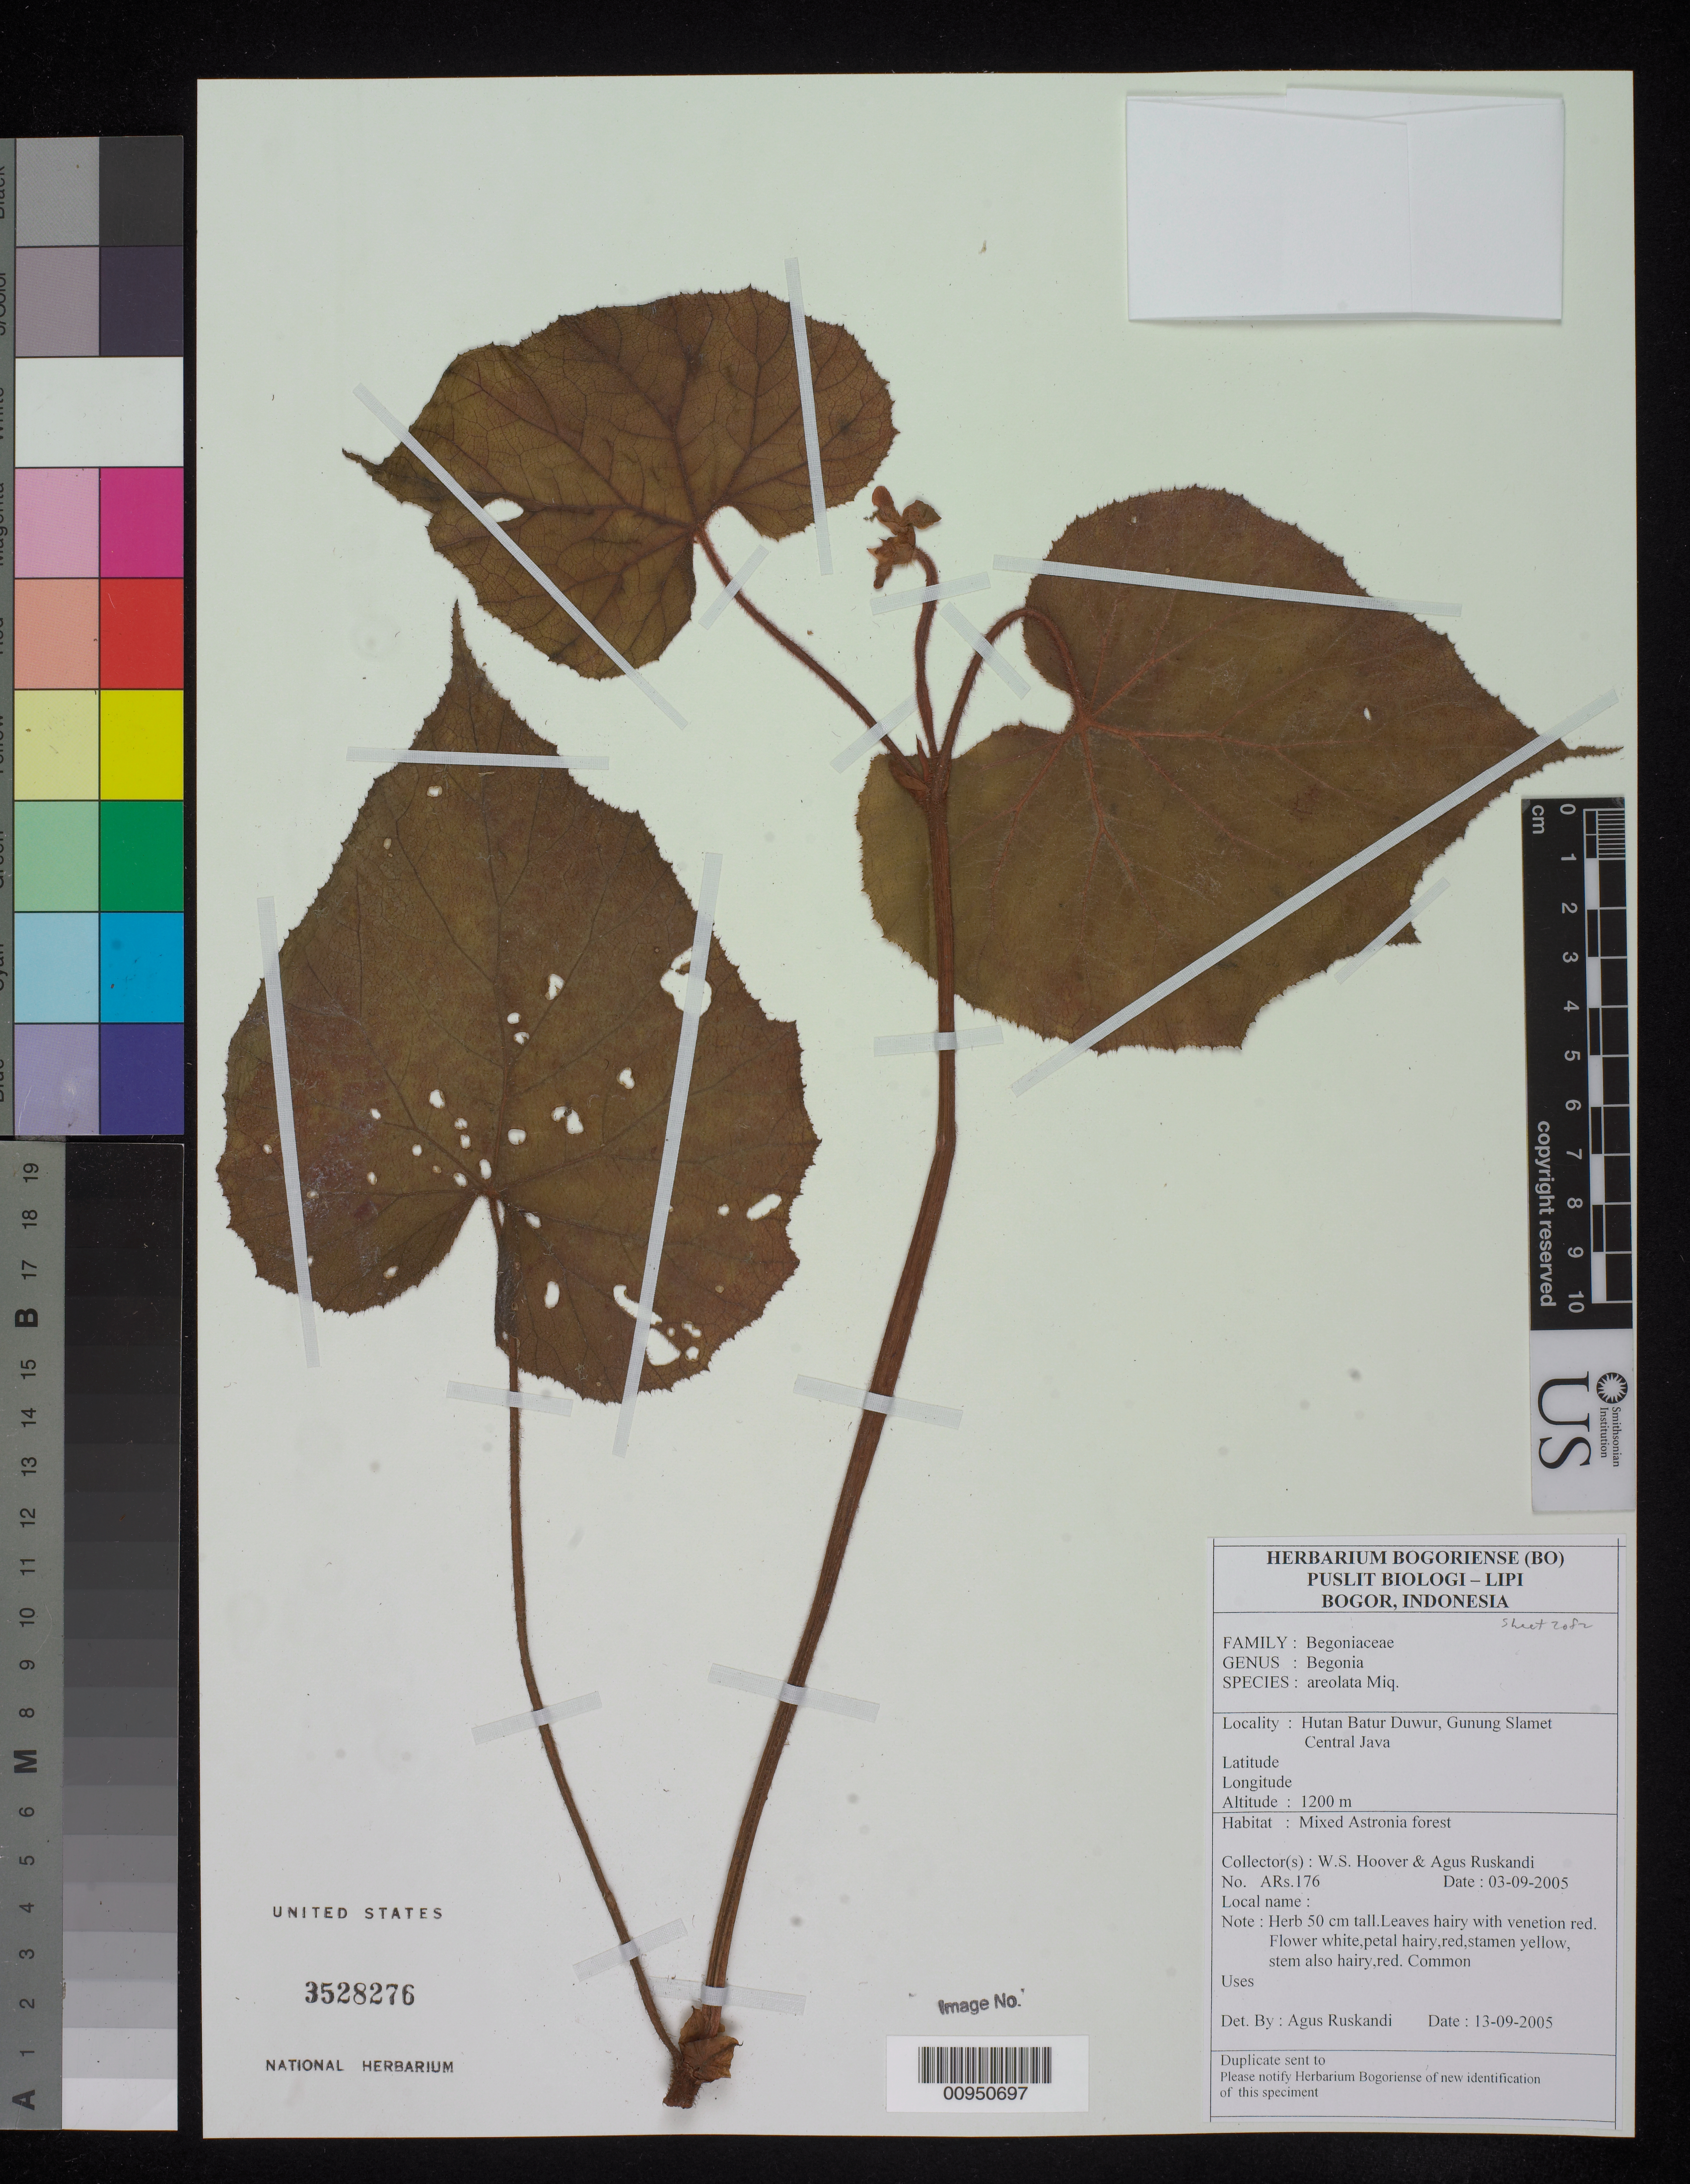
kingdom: Plantae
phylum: Tracheophyta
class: Magnoliopsida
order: Cucurbitales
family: Begoniaceae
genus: Begonia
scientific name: Begonia areolata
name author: Miq.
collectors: W. S. Hoover & A. Ruskandi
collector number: ARS 176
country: Indonesia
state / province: Java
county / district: Jawa Tengah (?)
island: Java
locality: Hutan Batur Duwur, Gunung Slamet.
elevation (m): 1200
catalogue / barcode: US 3528276